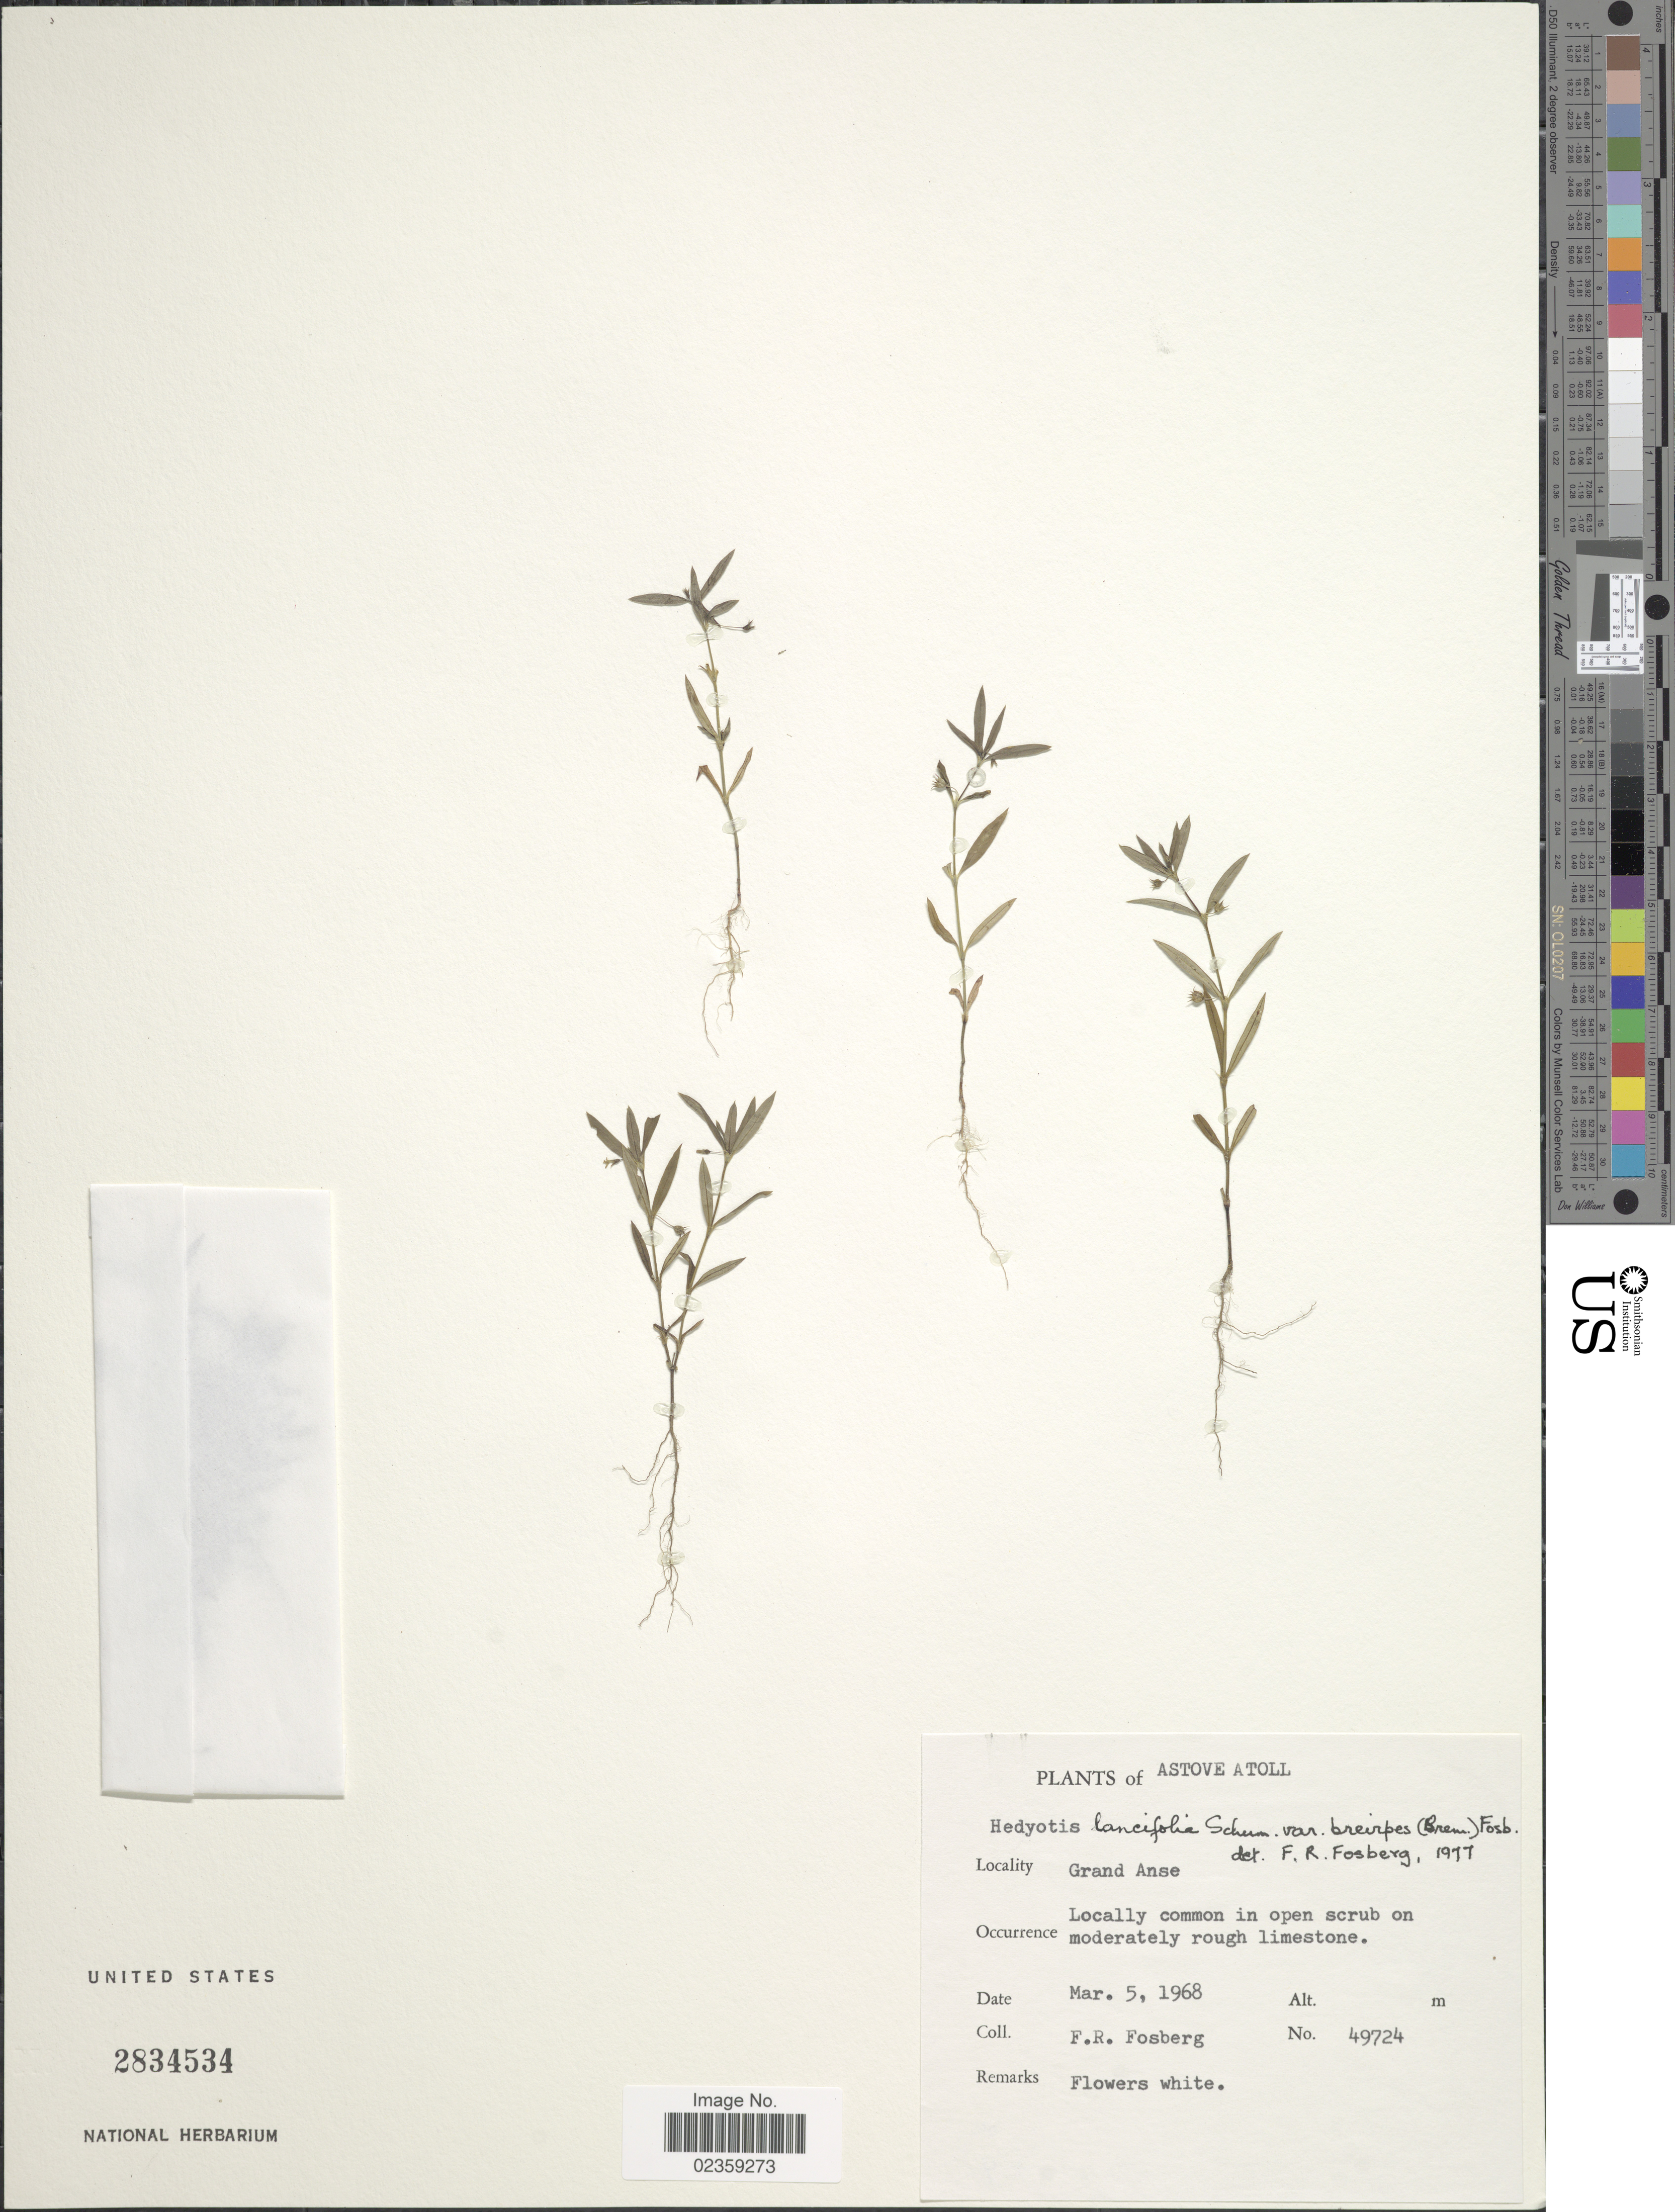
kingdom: Plantae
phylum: Tracheophyta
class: Magnoliopsida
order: Gentianales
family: Rubiaceae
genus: Oldenlandia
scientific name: Oldenlandia lancifolia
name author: (Schumach.) DC.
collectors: F. R. Fosberg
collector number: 49724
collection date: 1968-03-05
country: Seychelles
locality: Astove Atoll. Grand Anse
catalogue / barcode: US 2834534